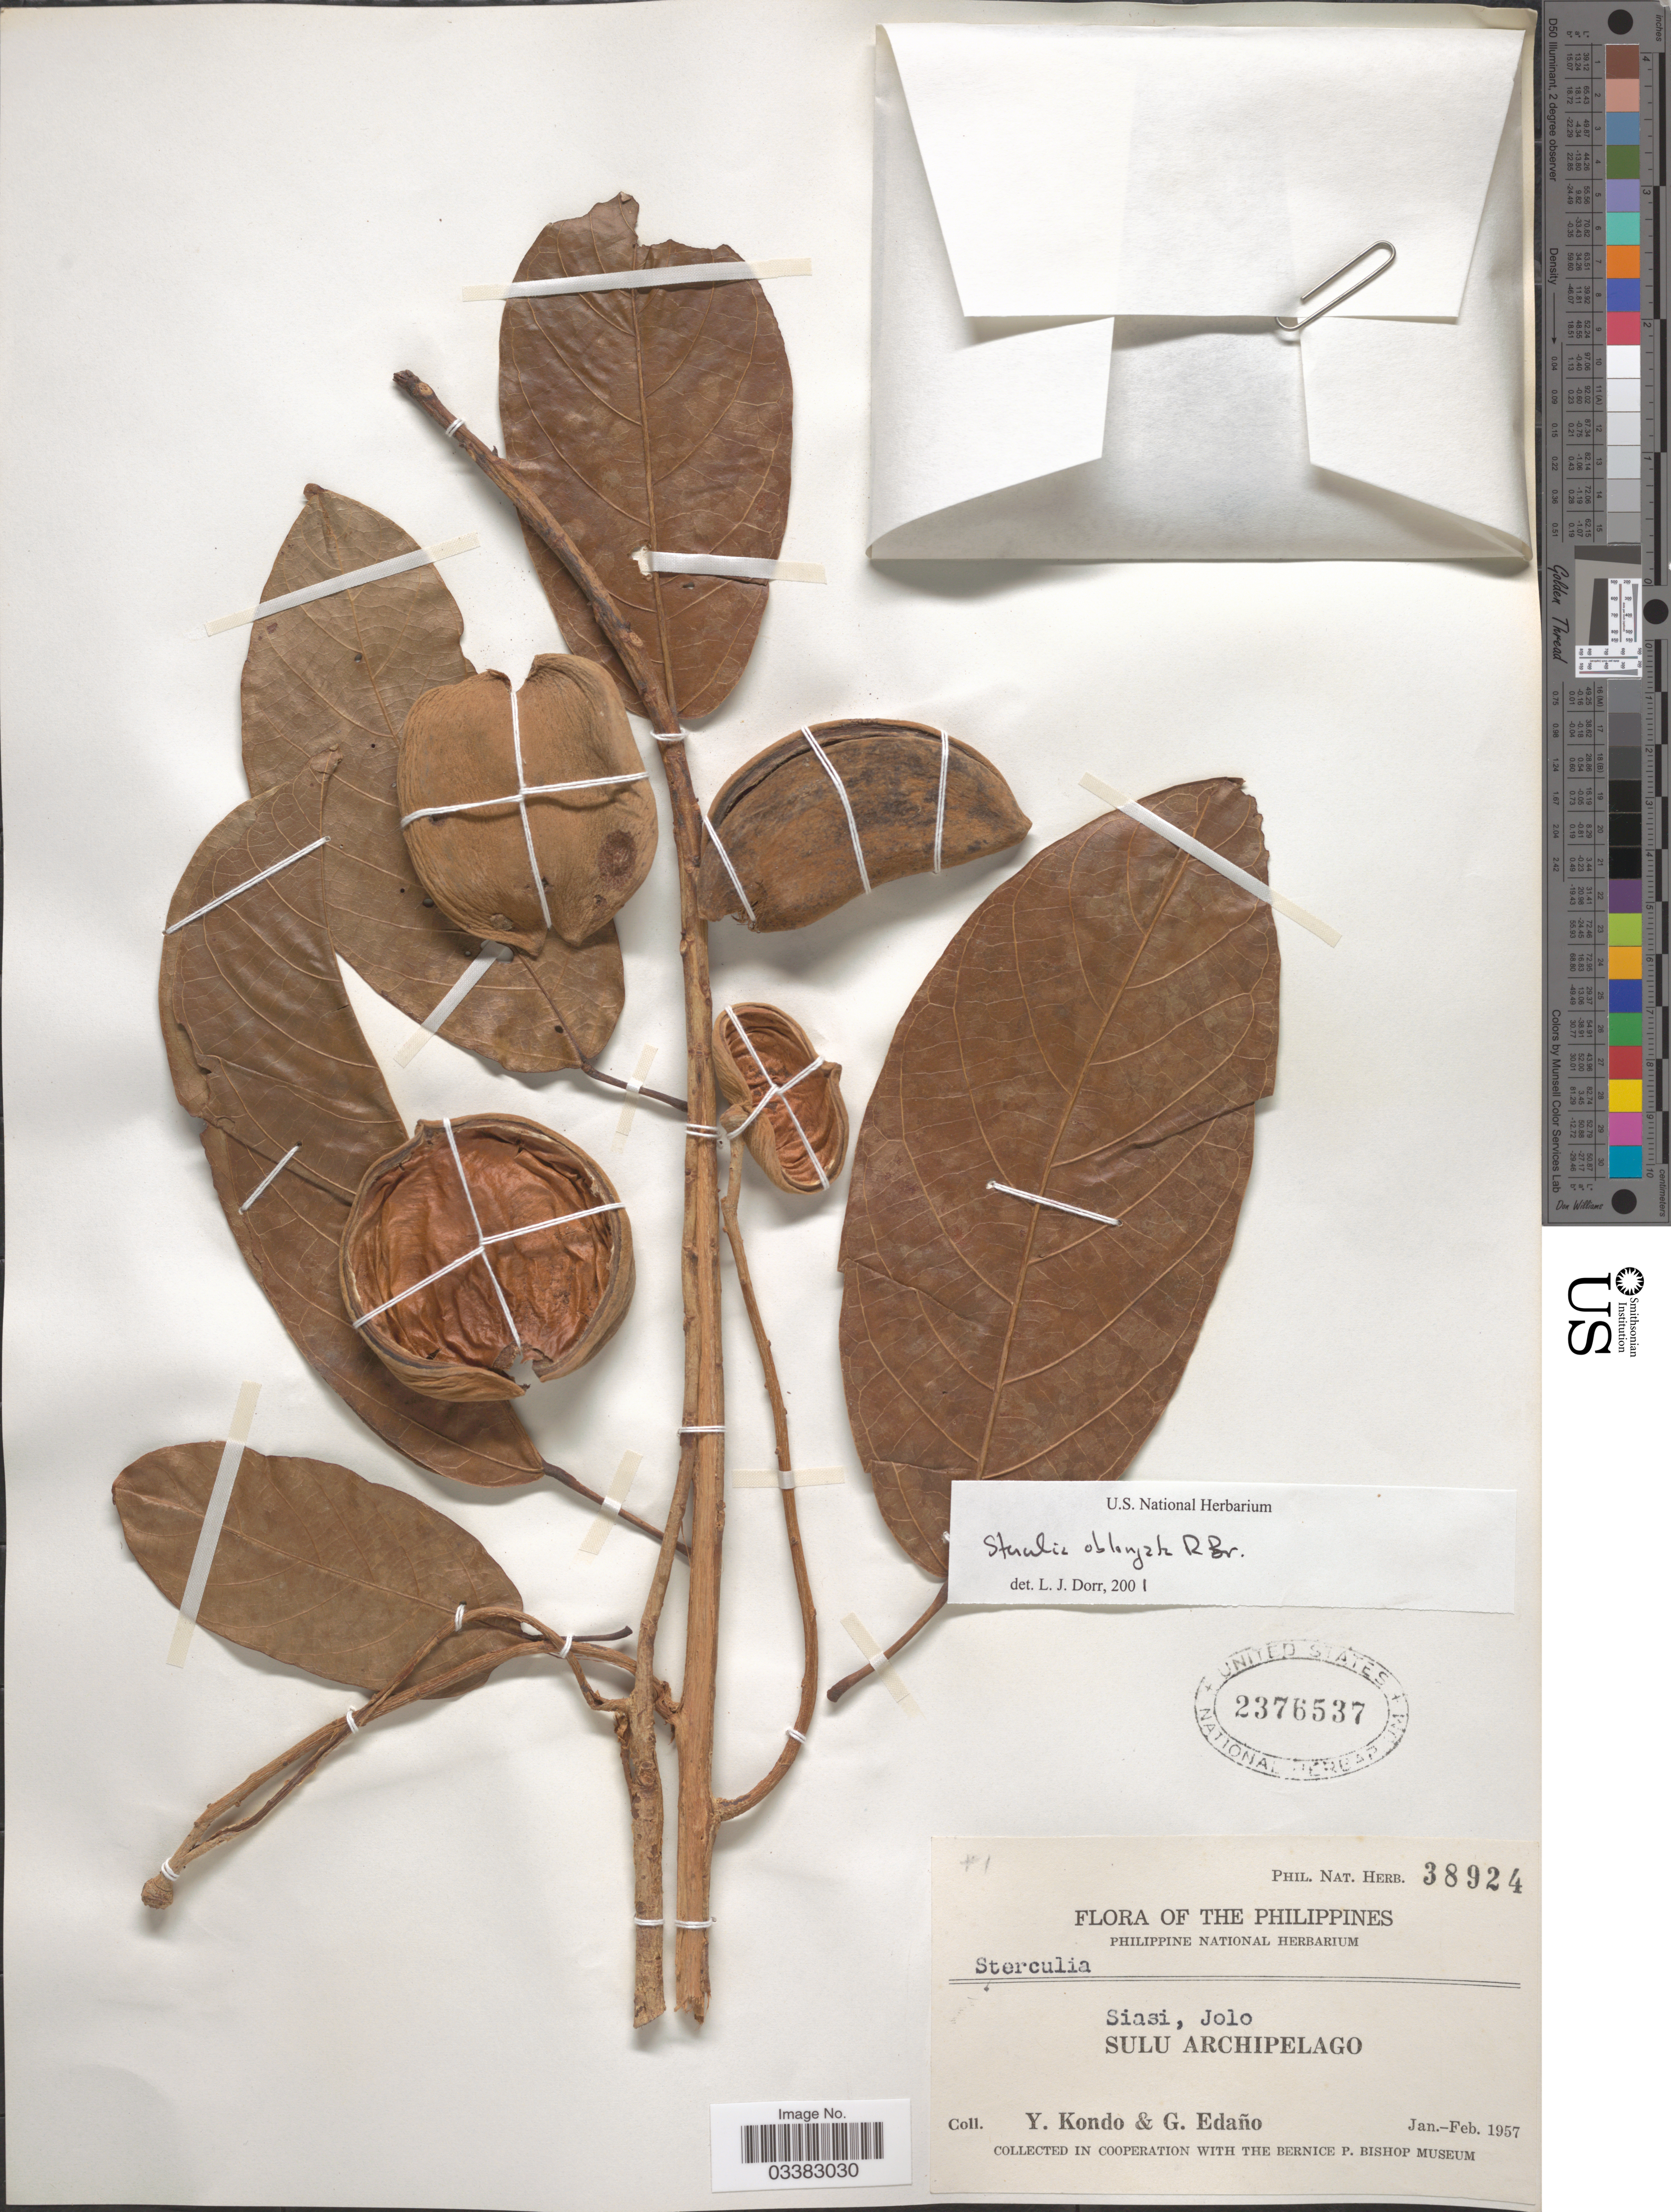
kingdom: Plantae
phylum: Tracheophyta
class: Magnoliopsida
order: Malvales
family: Malvaceae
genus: Sterculia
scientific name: Sterculia oblongata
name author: R. Br.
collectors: Y. Kondo & G. Edaño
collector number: Phil. Nat. Herb. 38924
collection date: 1957-01/1957-02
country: Philippines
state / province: Muslim Mindanao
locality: Siasi, Jolo, Sulu Archipelago.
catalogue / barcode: US 2376537